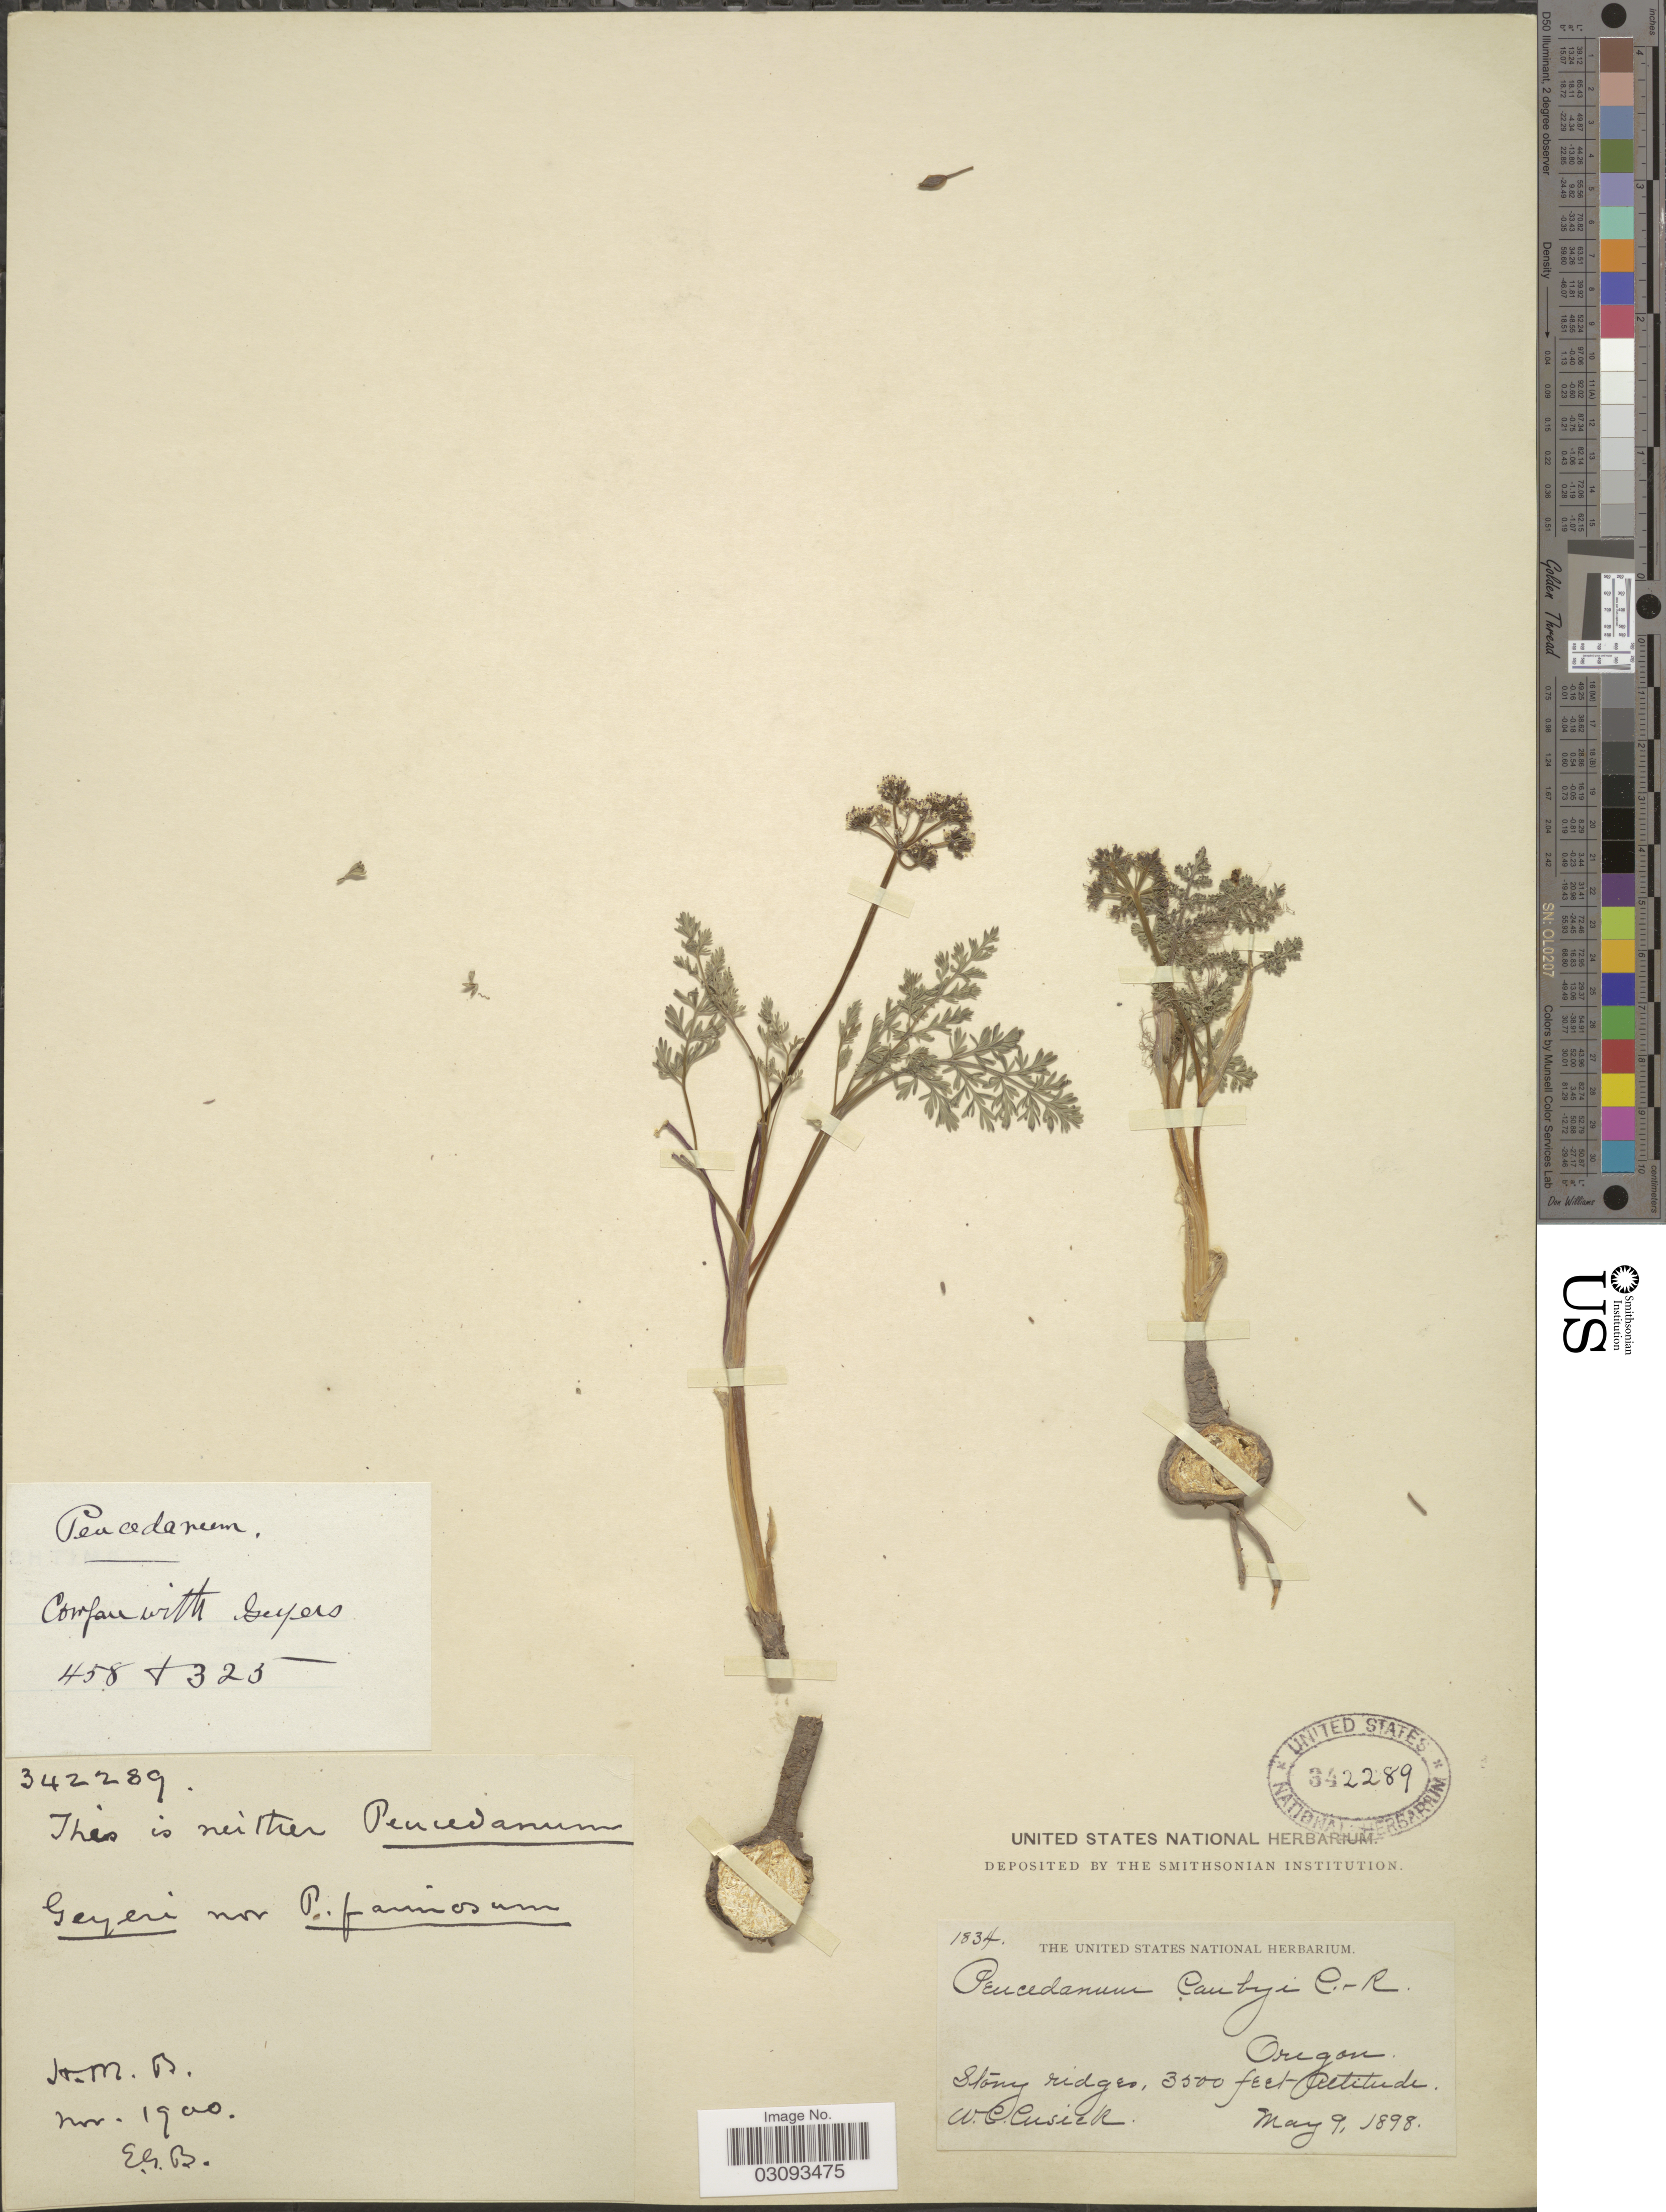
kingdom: Plantae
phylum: Tracheophyta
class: Magnoliopsida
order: Apiales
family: Apiaceae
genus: Lomatium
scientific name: Lomatium canbyi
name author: (J.M. Coult. & Rose) J.M. Coult. & Rose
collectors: W. C. Cusick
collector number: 1834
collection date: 1898-05-09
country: United States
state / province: Oregon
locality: Stony ridges.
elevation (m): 1067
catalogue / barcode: US 342289